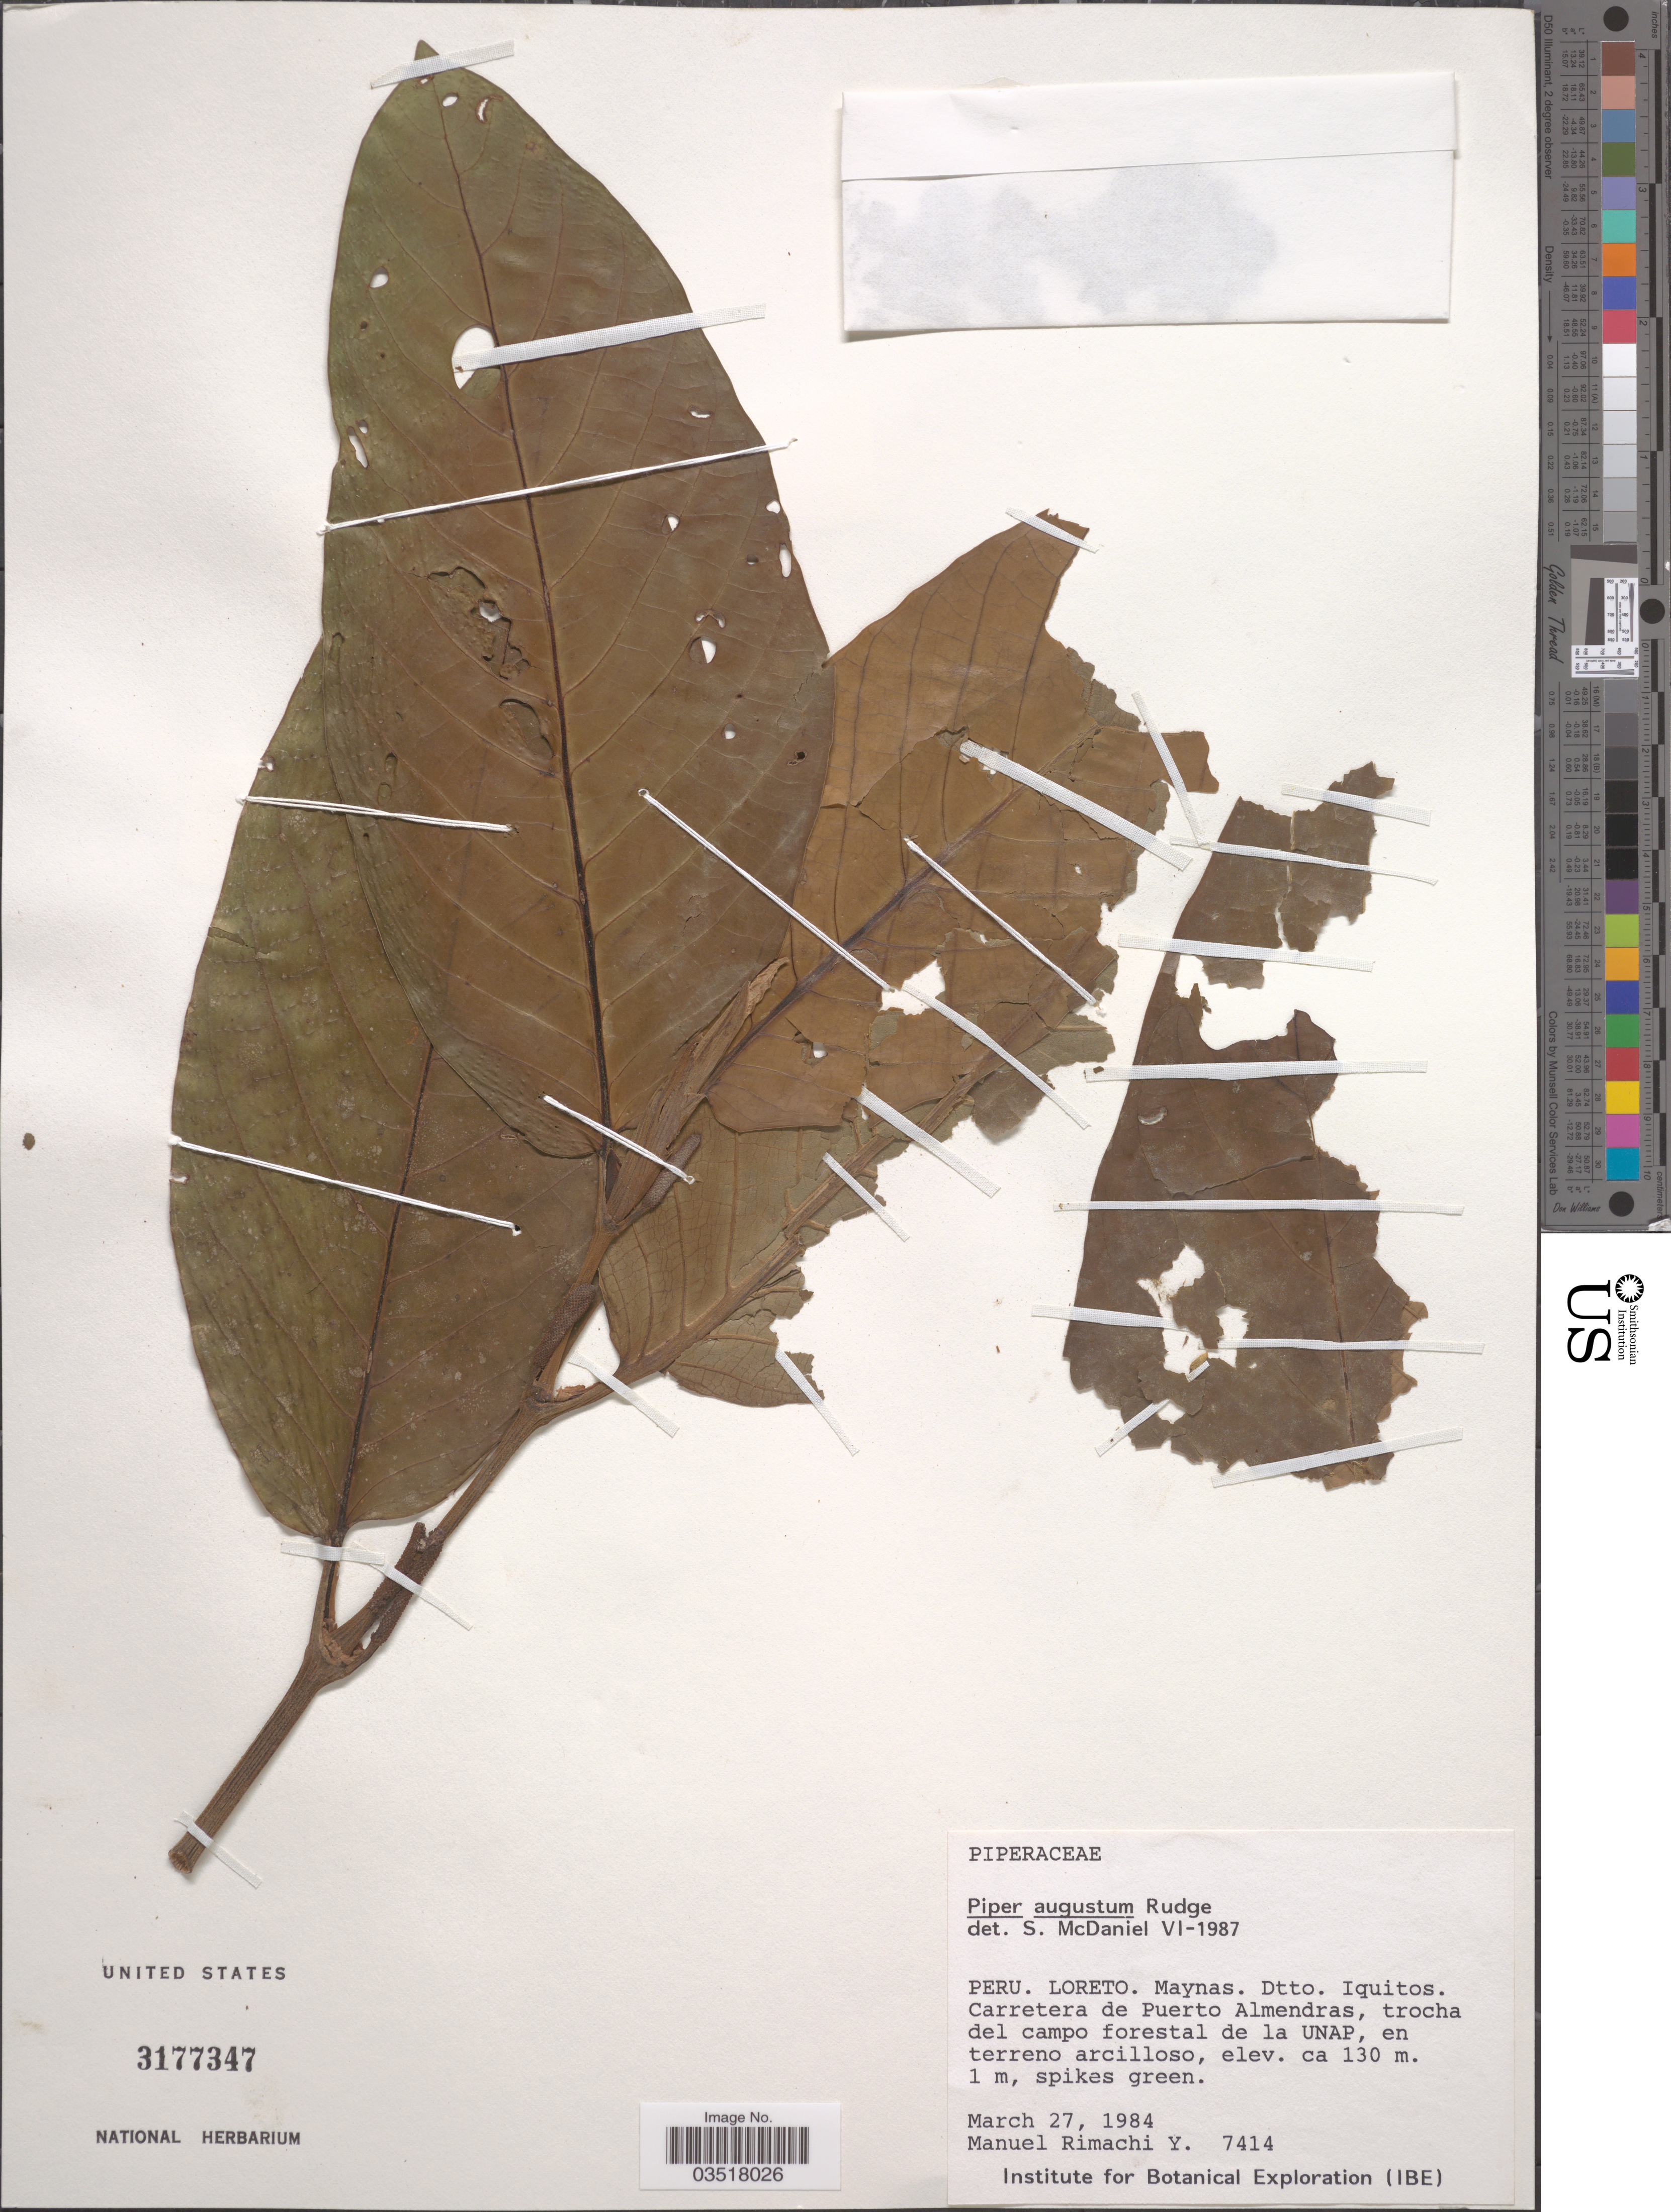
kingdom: Plantae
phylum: Tracheophyta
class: Magnoliopsida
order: Piperales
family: Piperaceae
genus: Piper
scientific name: Piper augustum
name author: Rudge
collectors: M. Rimachi Y.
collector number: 7414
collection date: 1984-03-27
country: Peru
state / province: Loreto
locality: Maynas. Dtto. Iquitos. Carretera de Puerto Almendras, trocha del campo forestal de la UNAP.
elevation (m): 130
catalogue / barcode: US 3177347